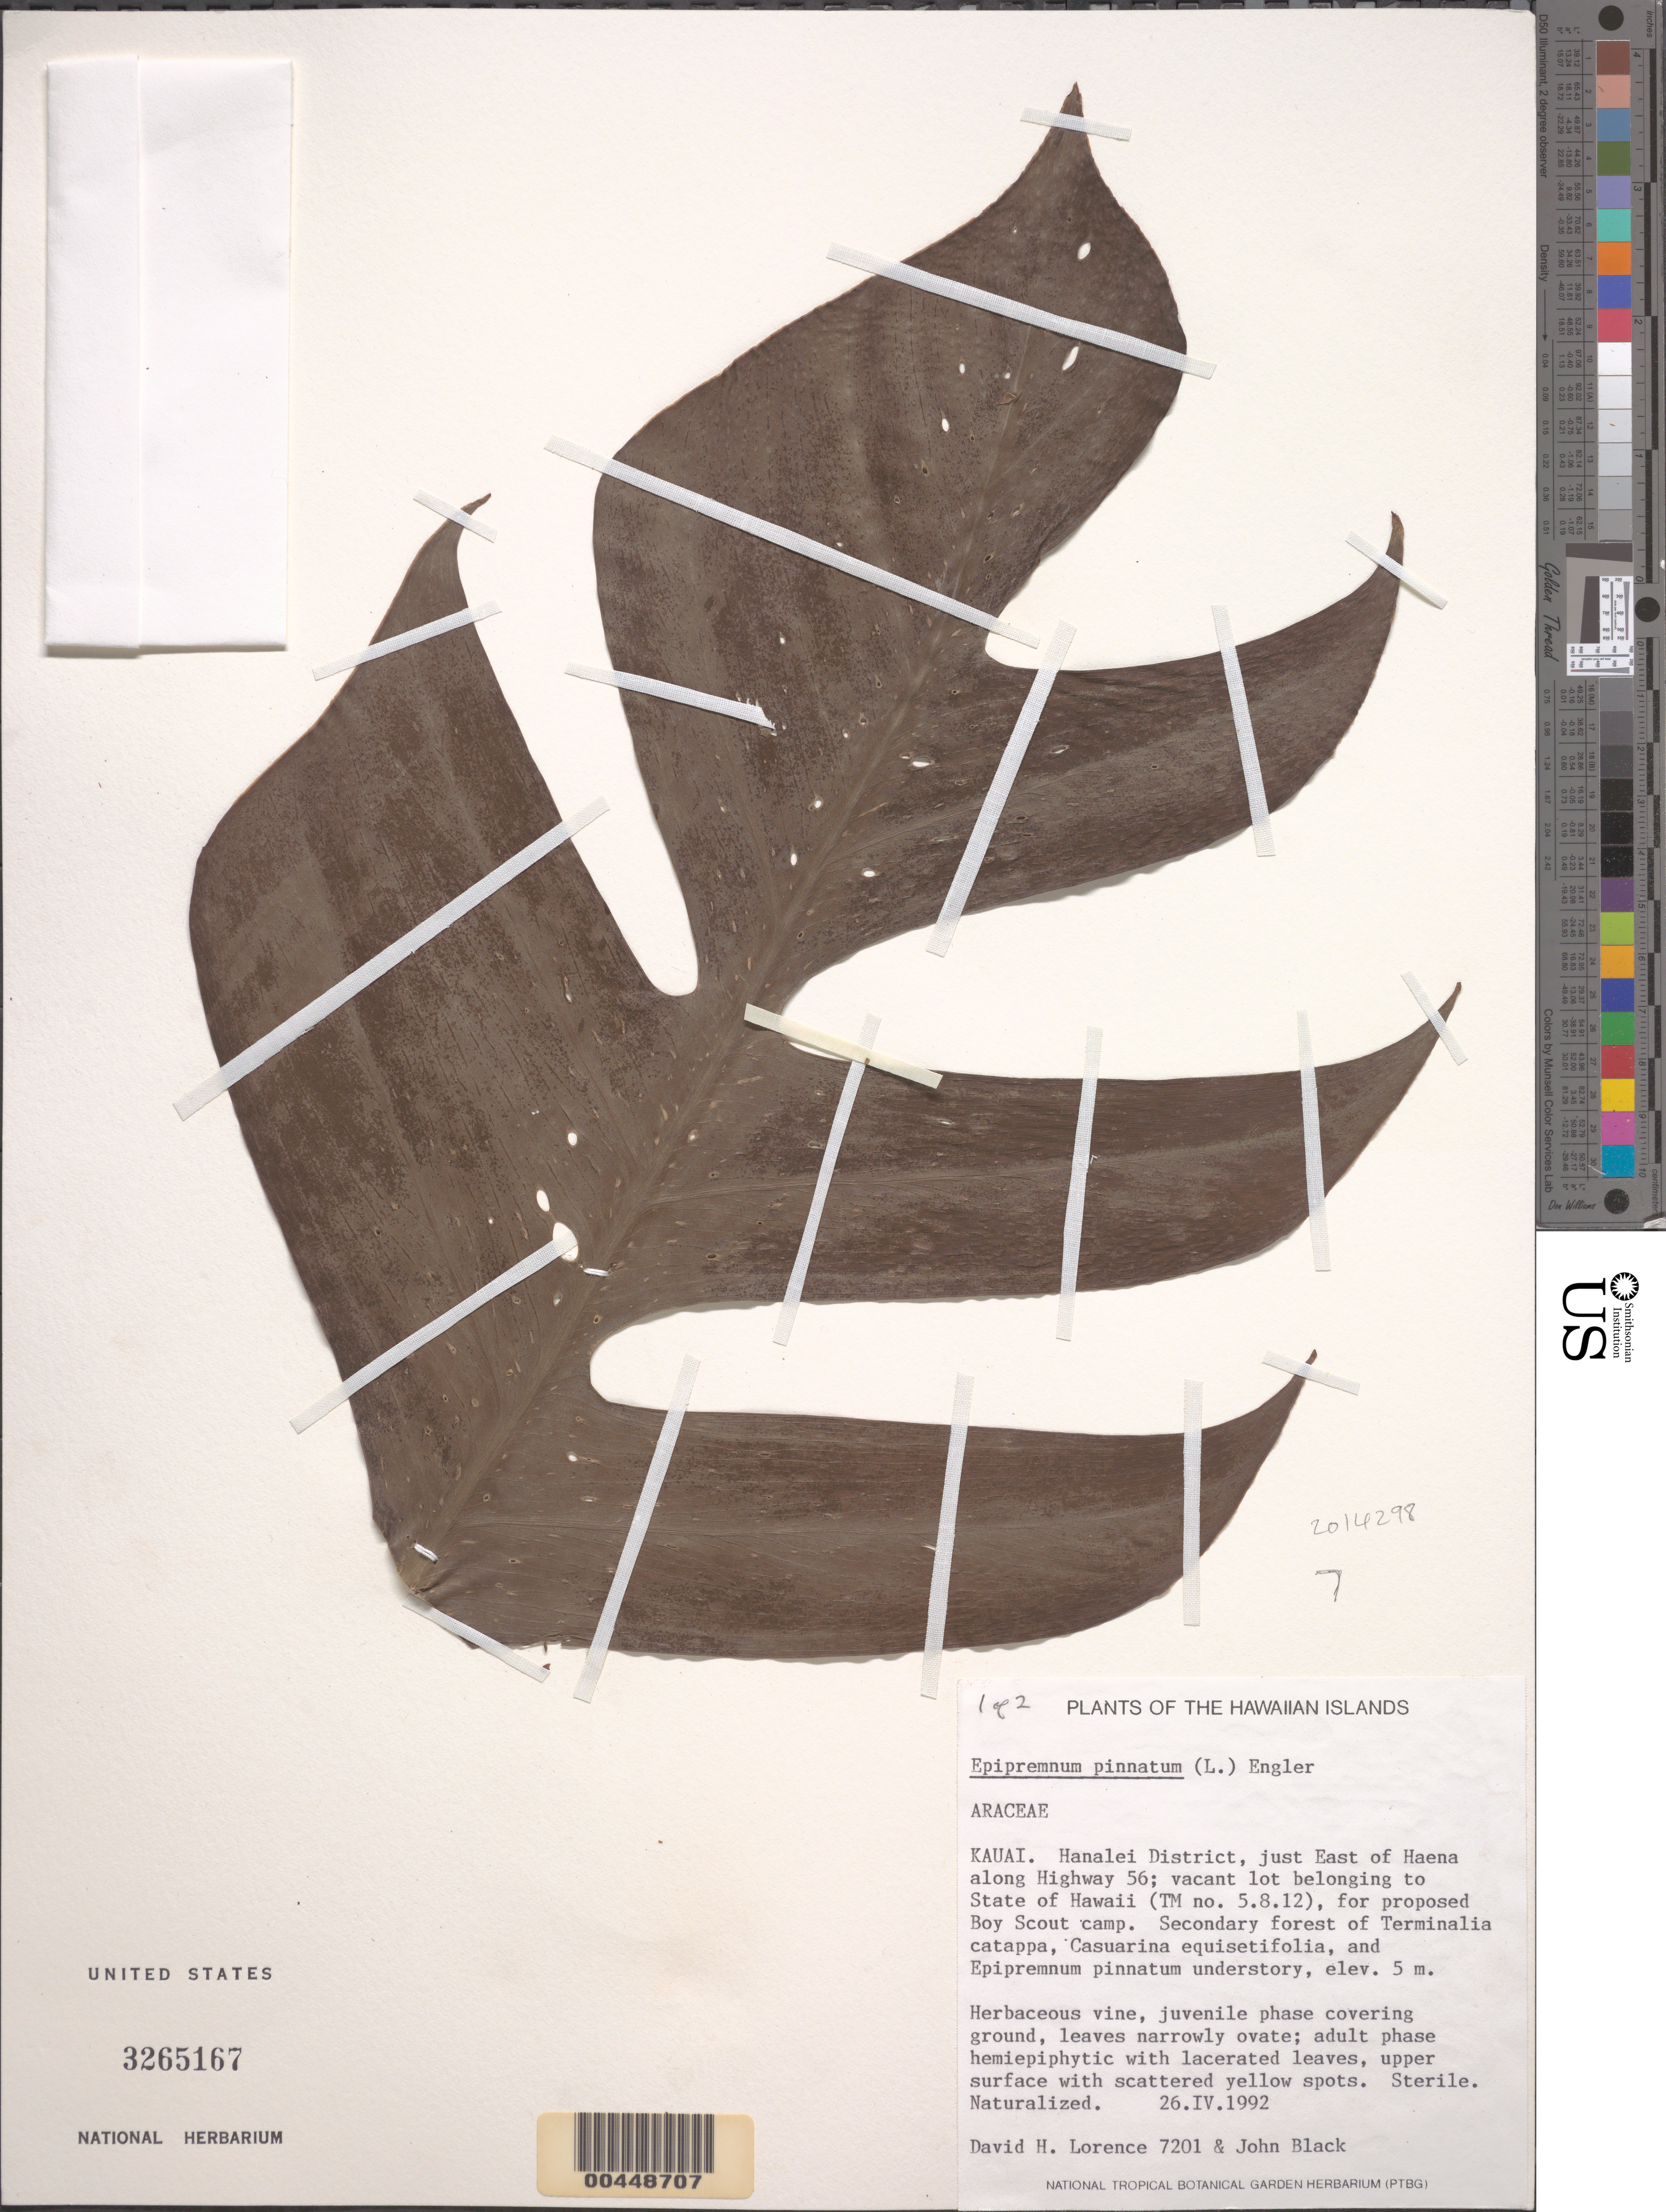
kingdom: Plantae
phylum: Tracheophyta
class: Magnoliopsida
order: Malpighiales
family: Malpighiaceae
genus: Galphimia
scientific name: Galphimia gracilis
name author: Bartl.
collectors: D. Lorence & J. Black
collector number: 7201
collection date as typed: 26 Apr 1992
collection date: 1992-04-26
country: United States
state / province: Hawaii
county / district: Kauai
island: Kaua'i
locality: Hanalei Dist., just E of Haena along Hwy 56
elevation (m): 5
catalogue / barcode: US 3265167